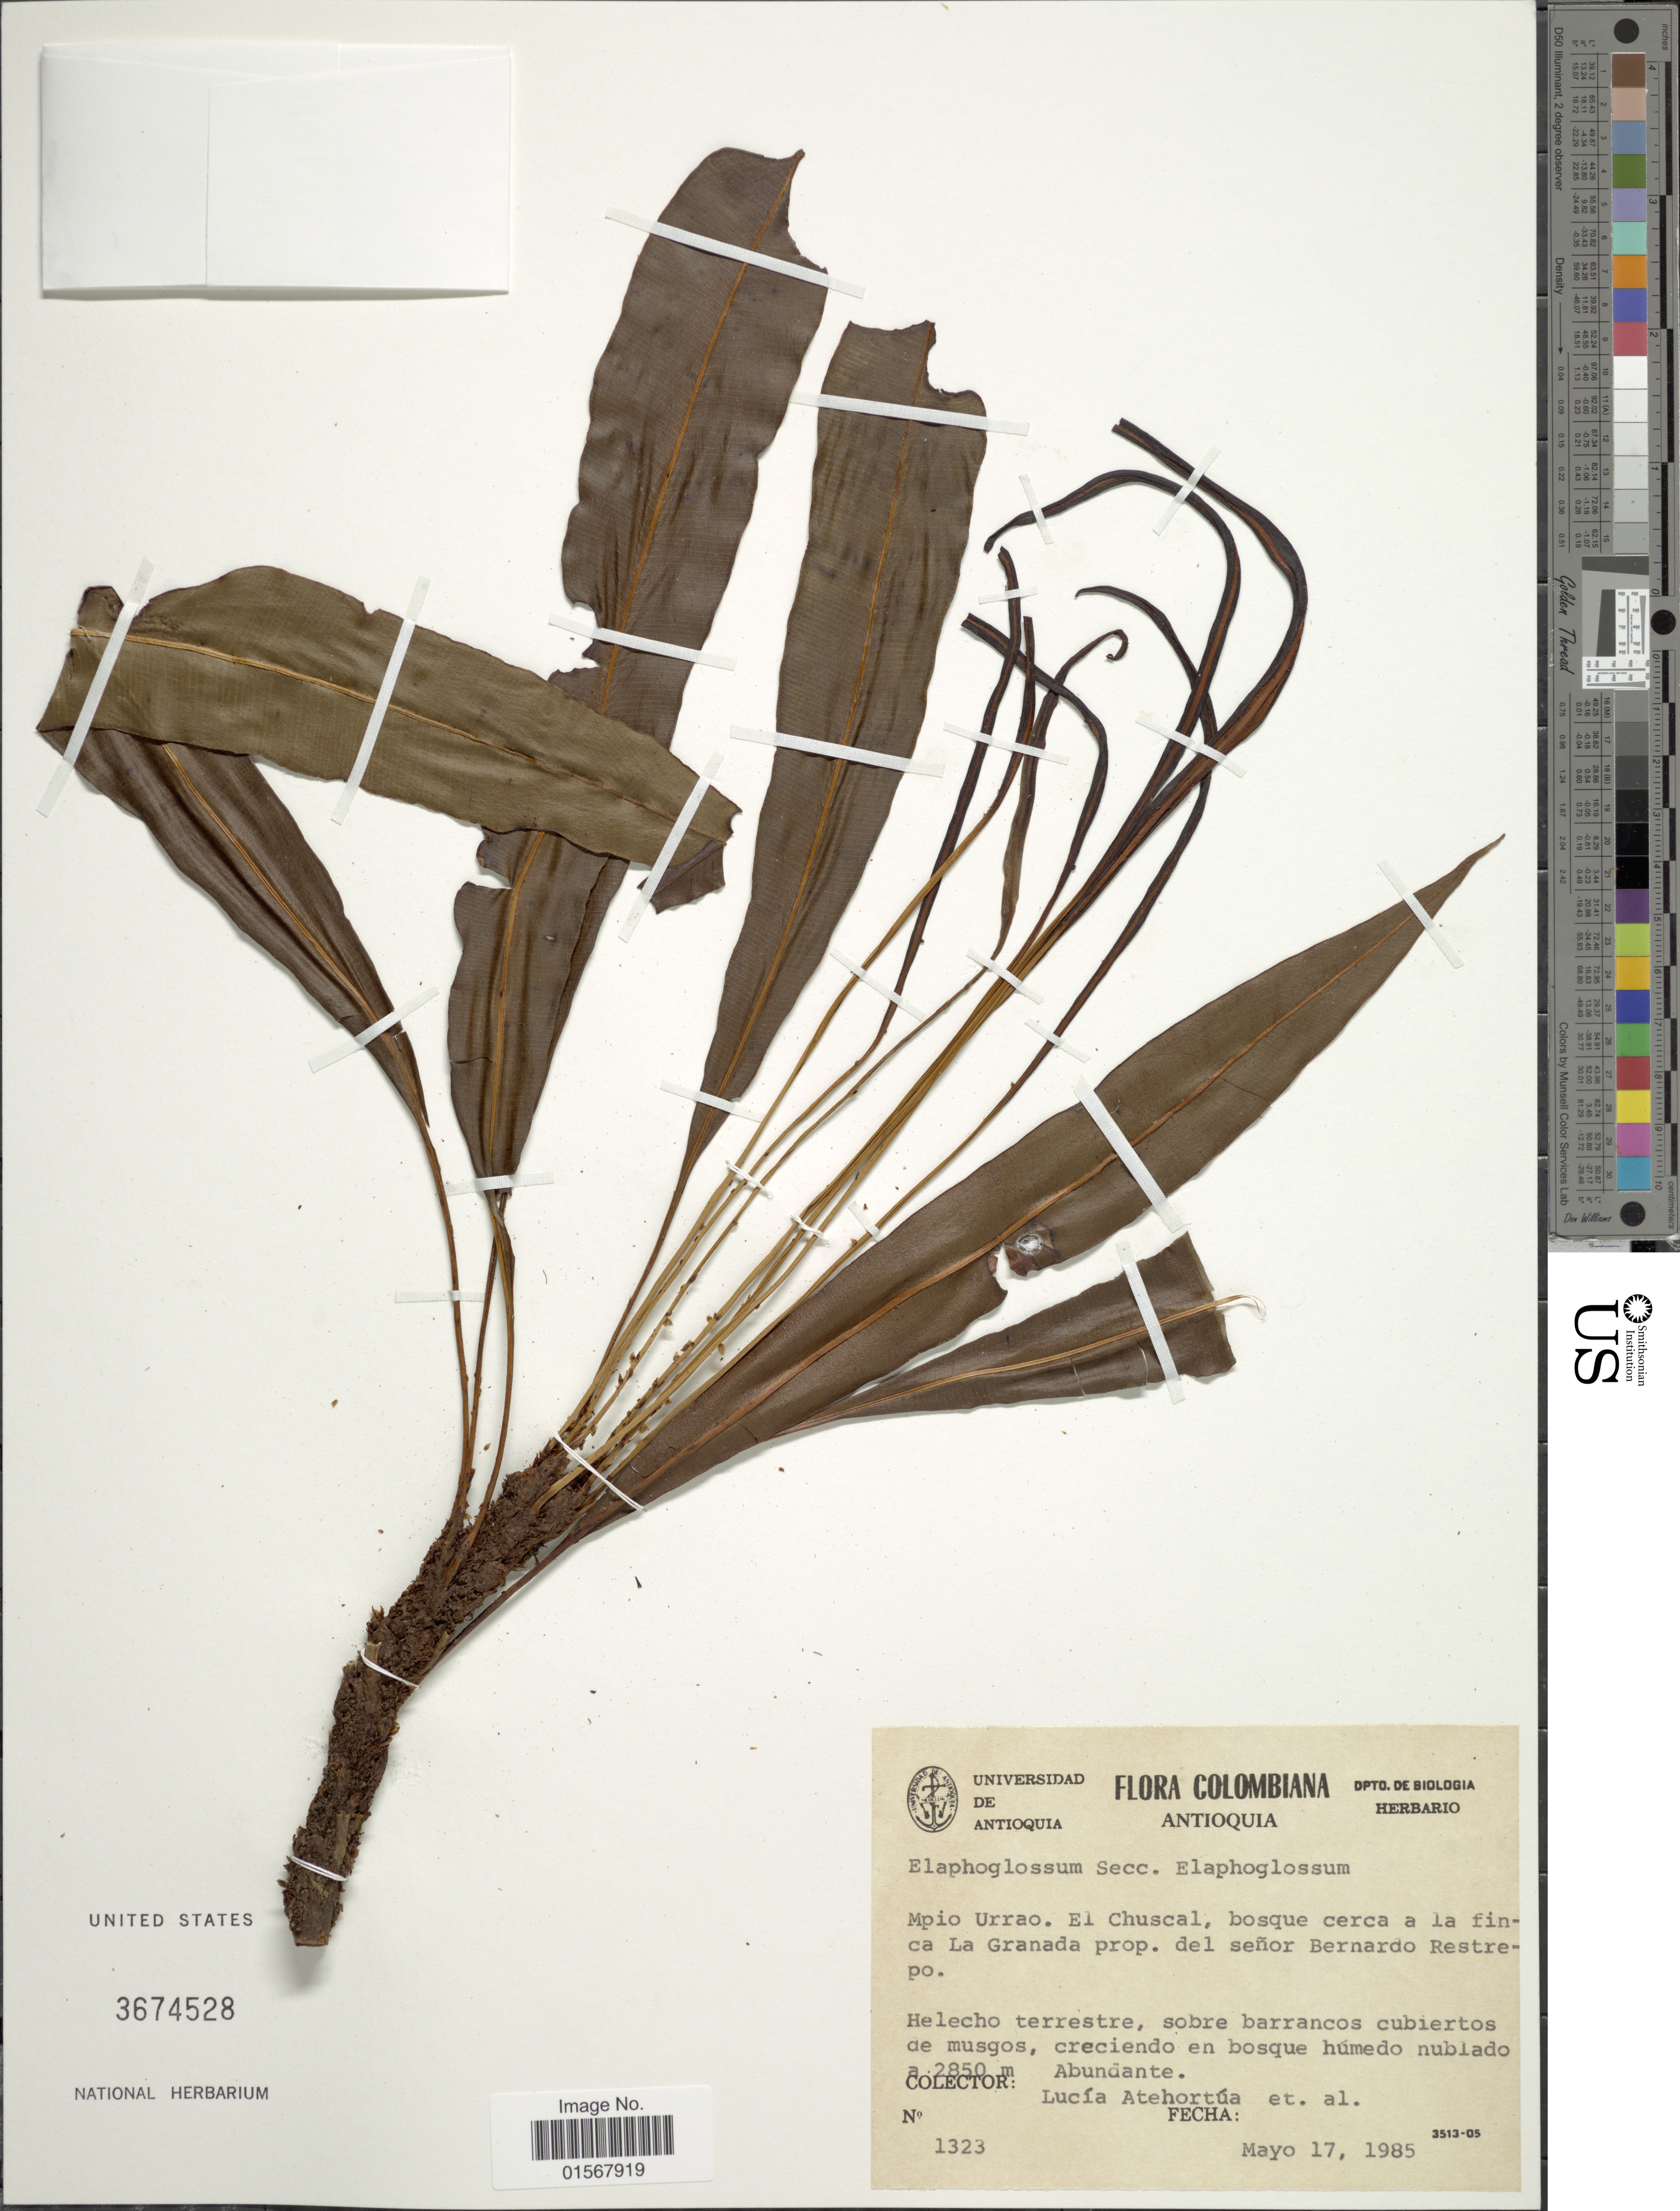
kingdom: Plantae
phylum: Tracheophyta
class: Polypodiopsida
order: Polypodiales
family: Dryopteridaceae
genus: Elaphoglossum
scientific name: Elaphoglossum sp.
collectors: L. Atehortúa & et al.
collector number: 1323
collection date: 1985-05-17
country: Colombia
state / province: Antioquia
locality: Antioquia, Mpio Urrao, El Chuscal, bosque cerca a la finca la Granada prop, del senor Bernardo Restrepo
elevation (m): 2850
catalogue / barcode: US 3674528